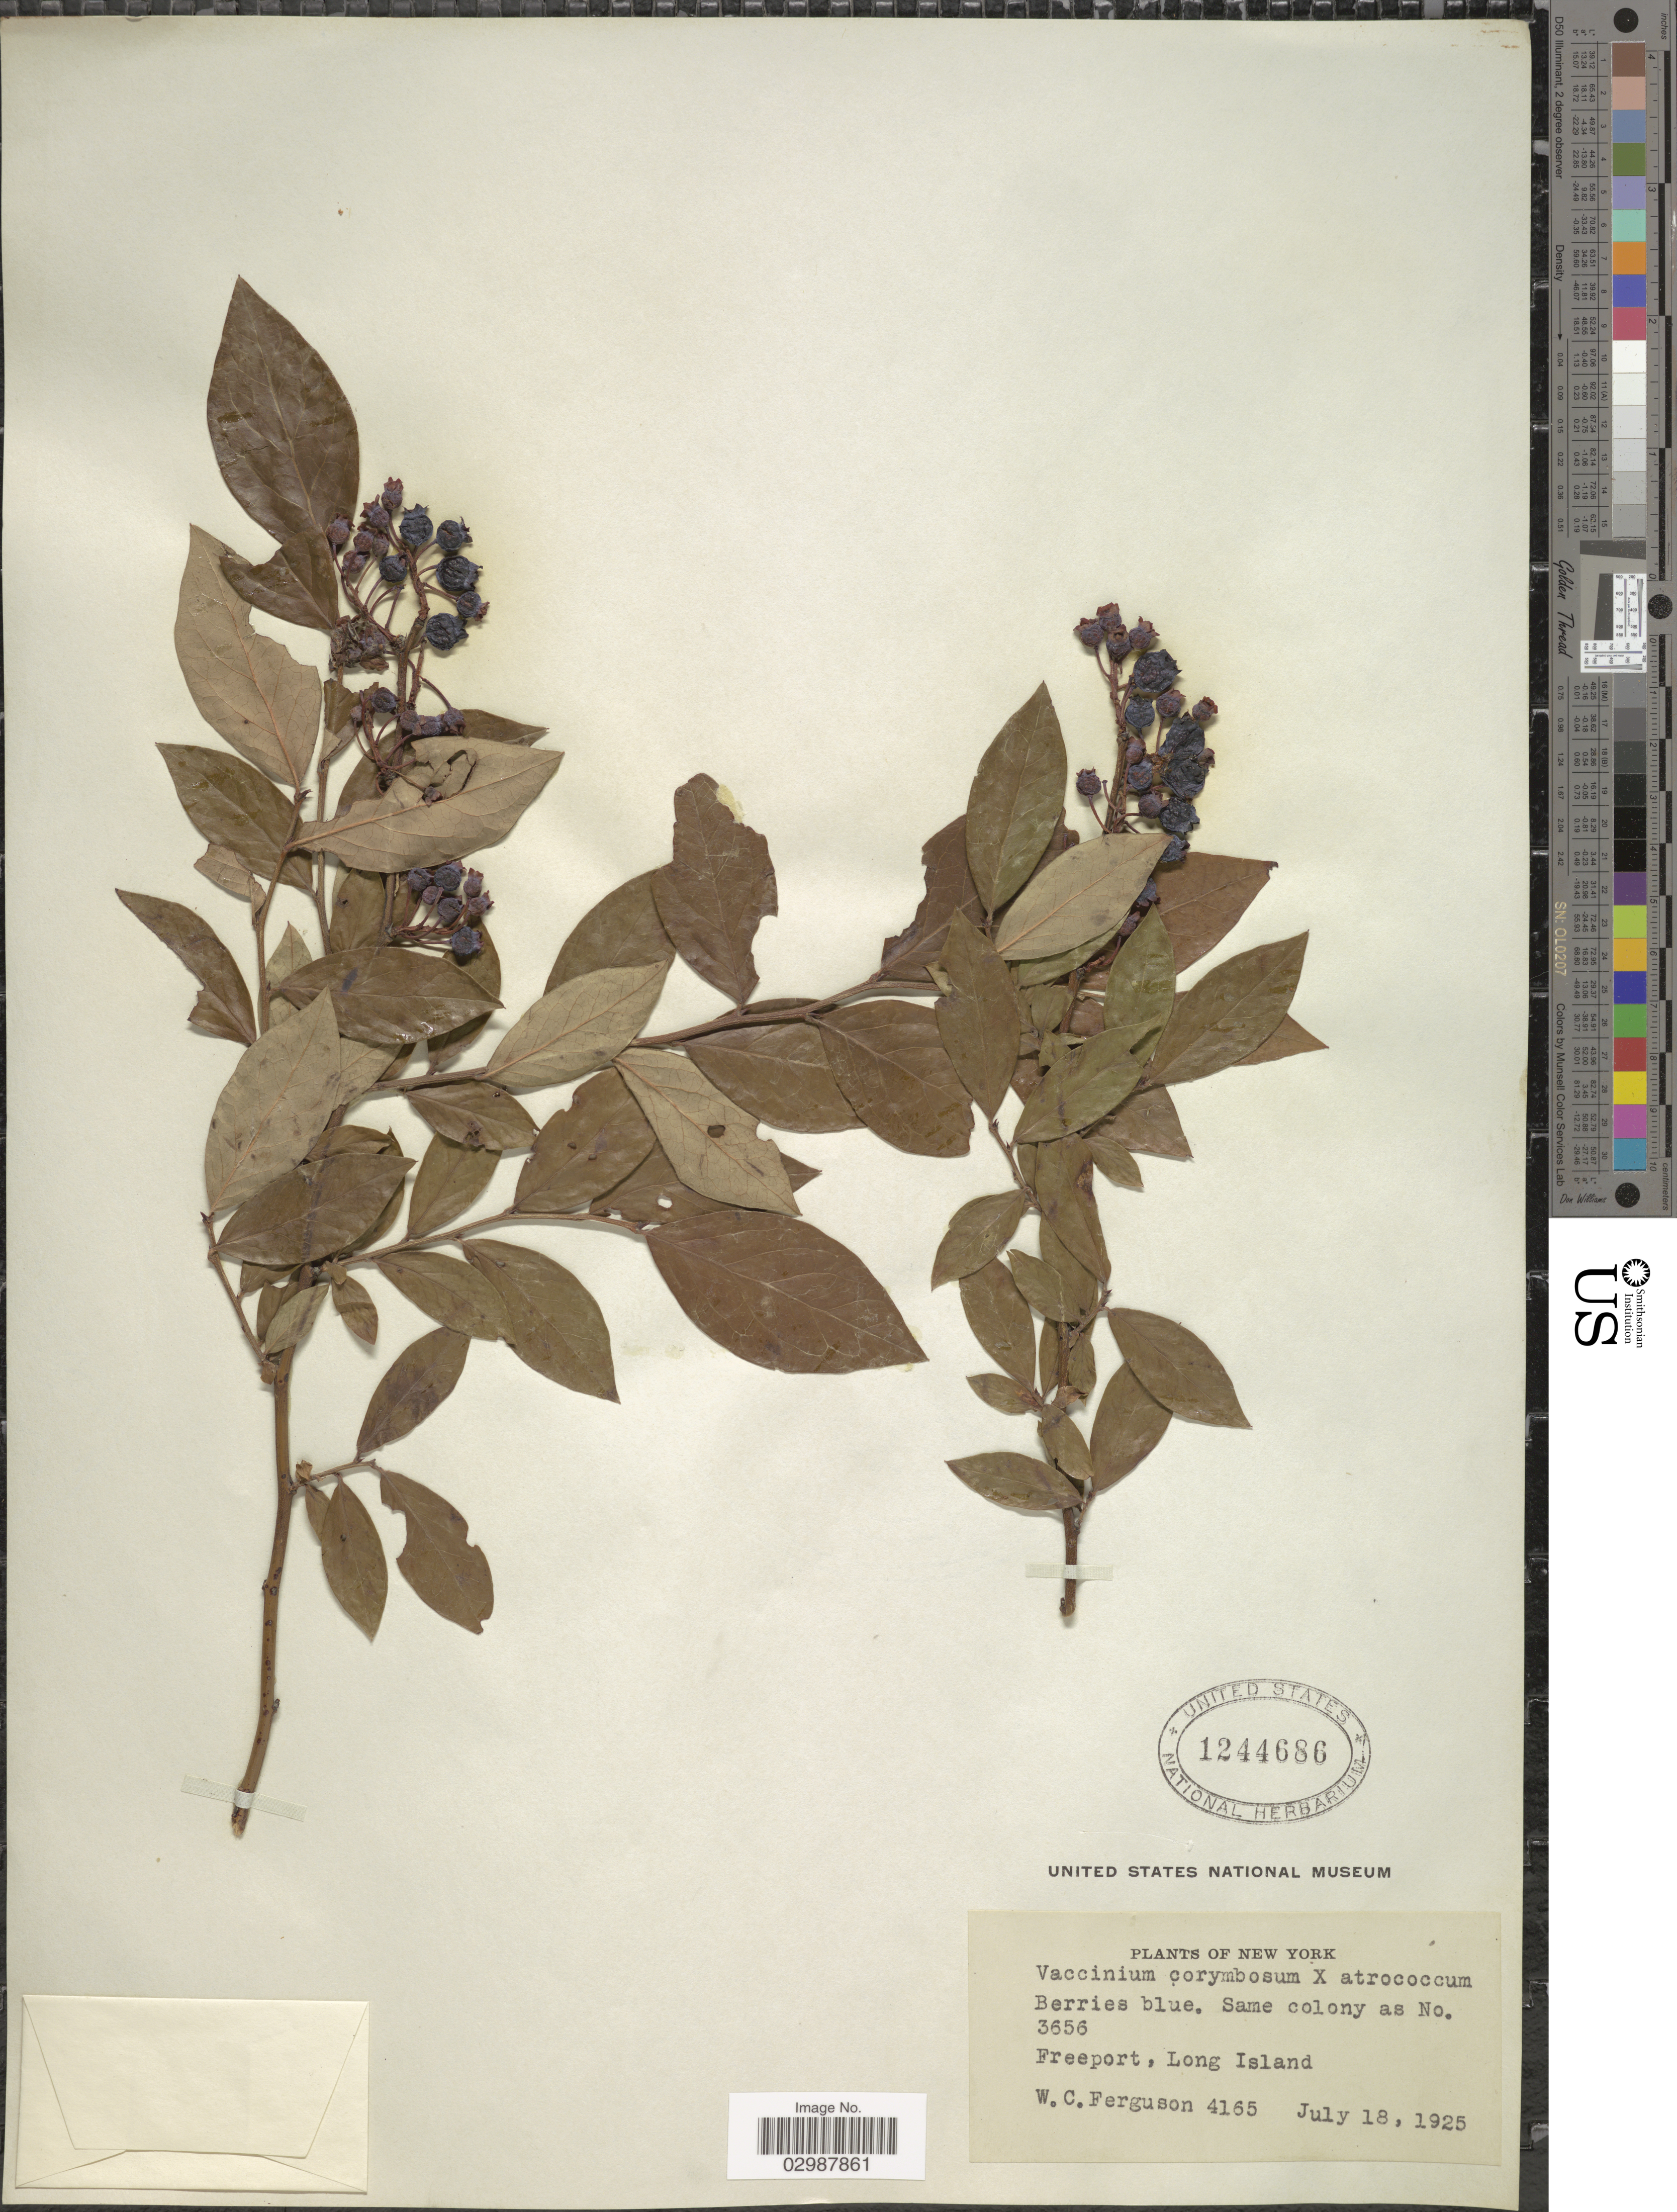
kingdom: Plantae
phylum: Tracheophyta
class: Magnoliopsida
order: Ericales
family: Ericaceae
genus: Vaccinium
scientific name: Vaccinium corymbosum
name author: L.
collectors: W. Ferguson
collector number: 4165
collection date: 1925-07-18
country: United States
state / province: New York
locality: Freeport, Long Island.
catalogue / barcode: US 1244686